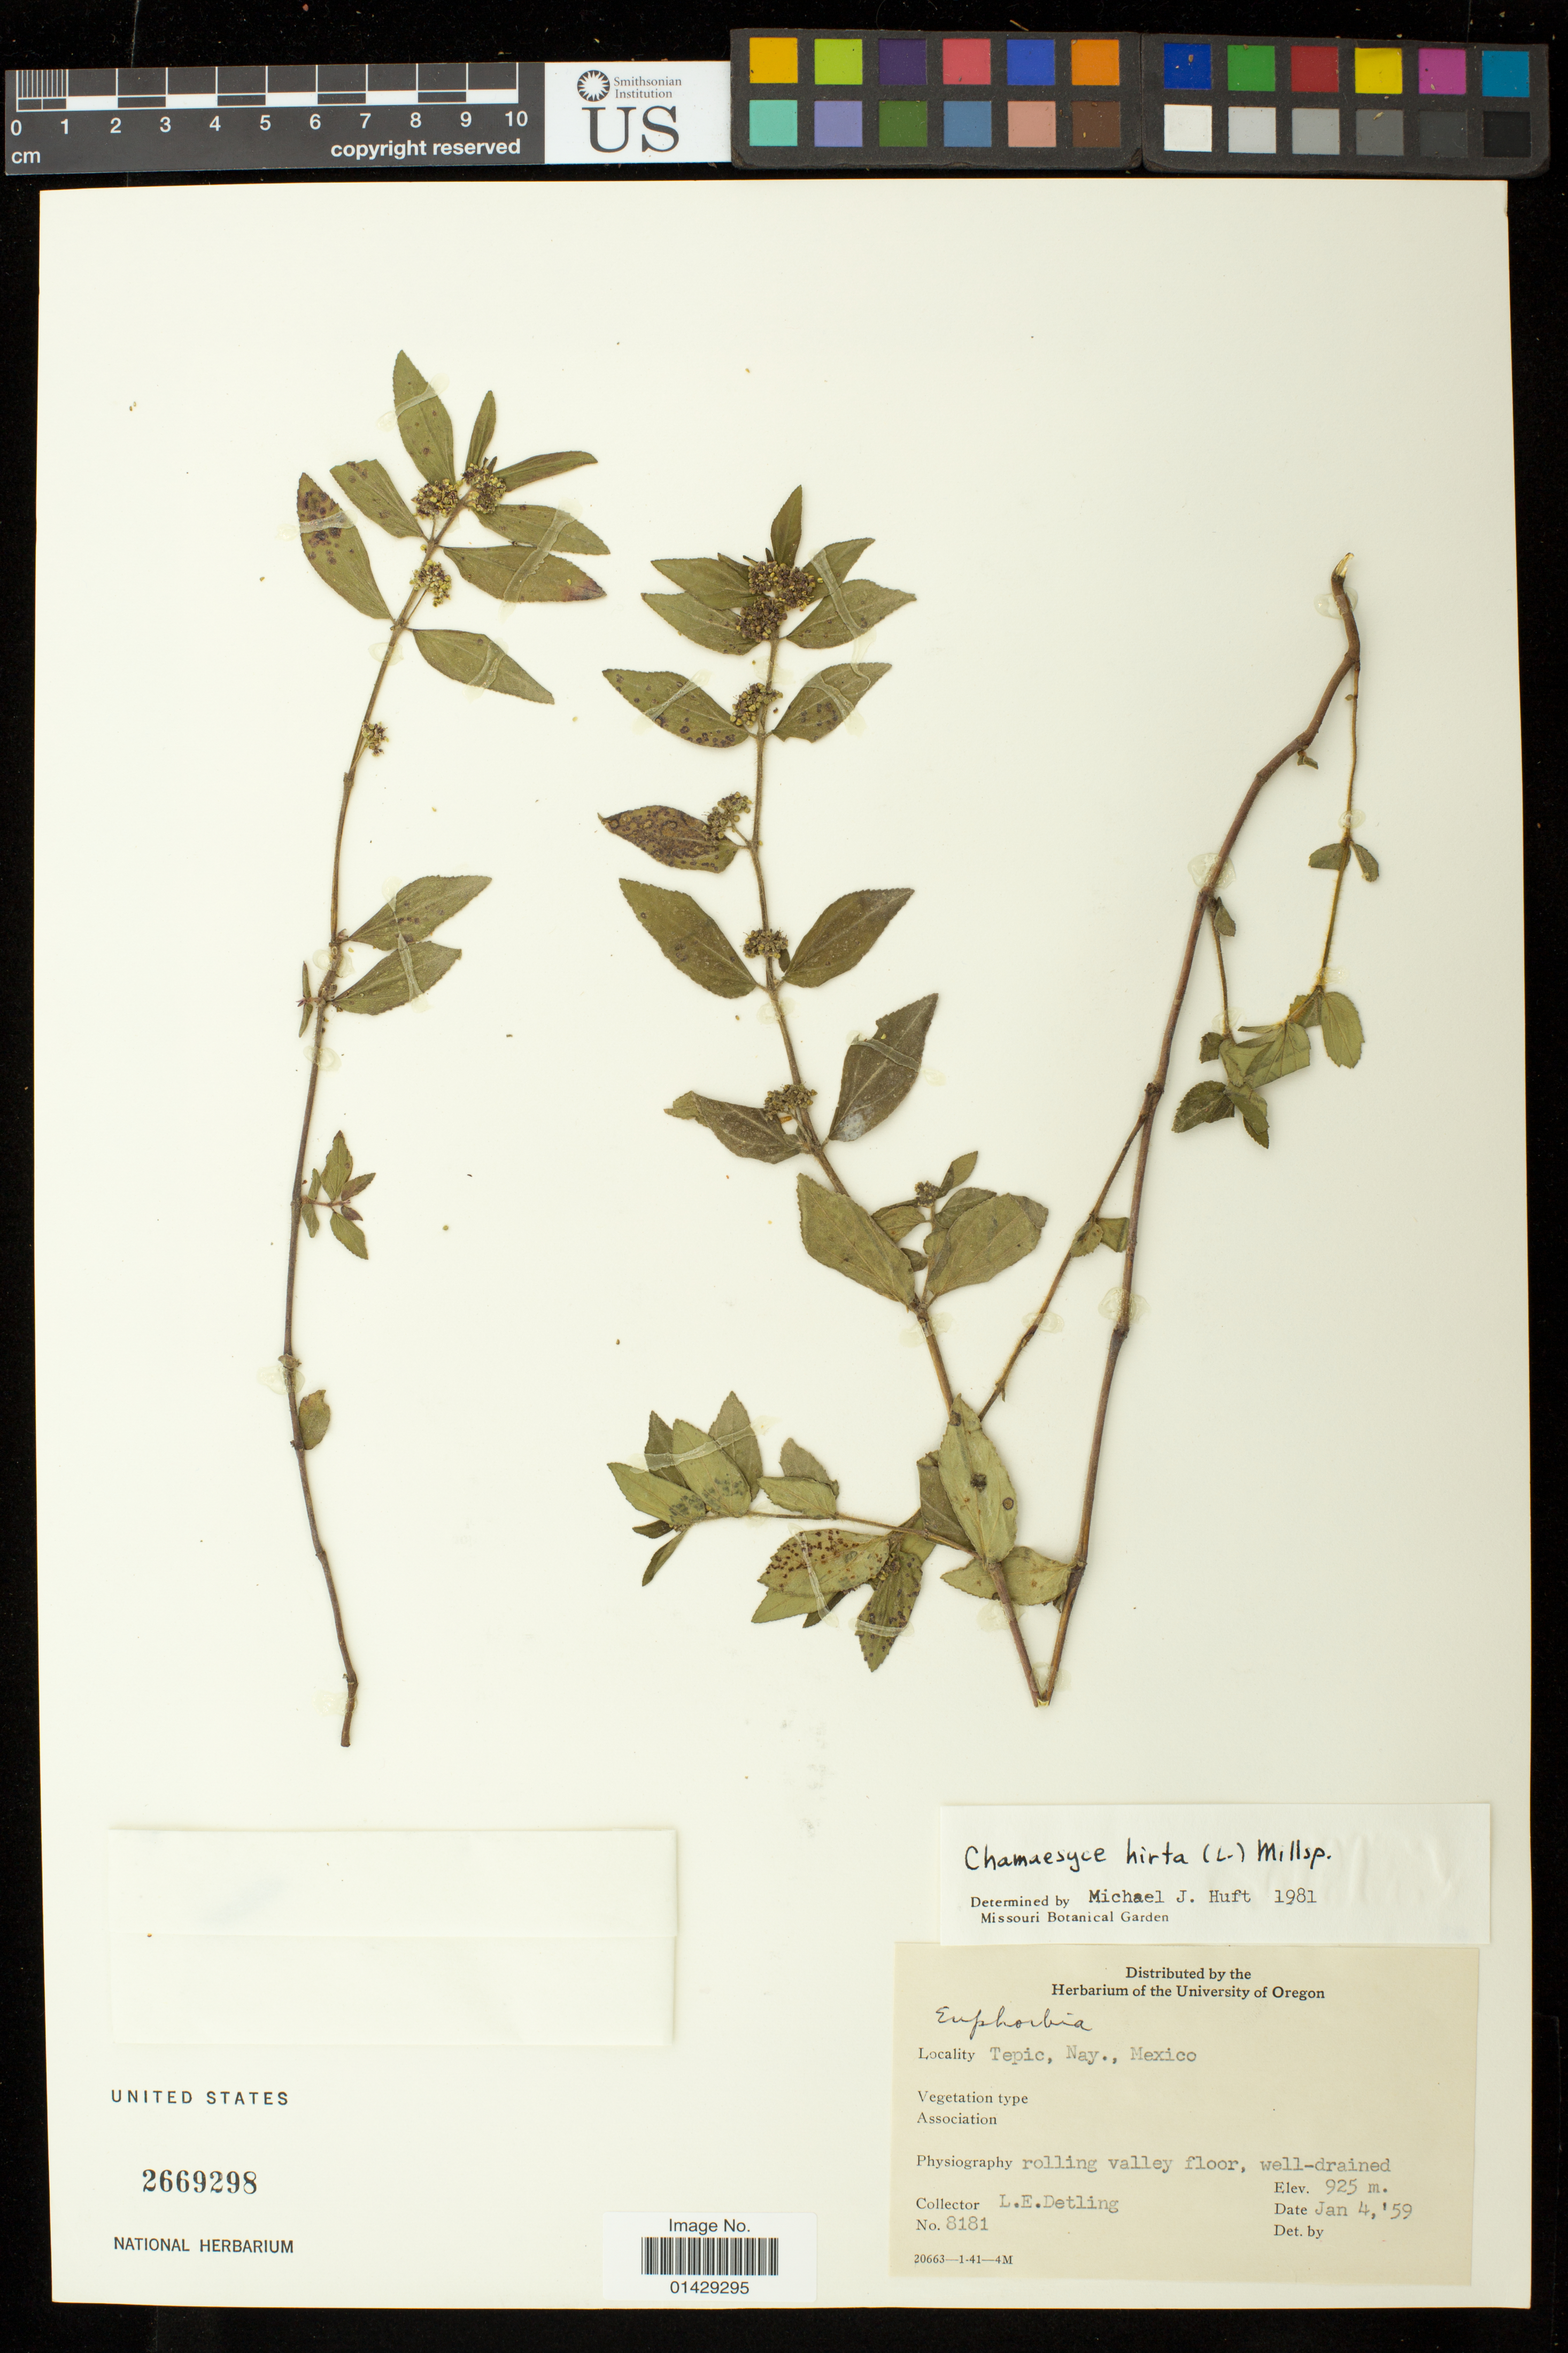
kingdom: Plantae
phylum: Tracheophyta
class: Magnoliopsida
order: Malpighiales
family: Euphorbiaceae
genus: Euphorbia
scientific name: Euphorbia hirta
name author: L.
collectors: L. E. Detling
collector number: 8181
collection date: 1959-01-04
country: Mexico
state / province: Nayarit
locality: Tepic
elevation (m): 925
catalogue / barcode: US 2669298